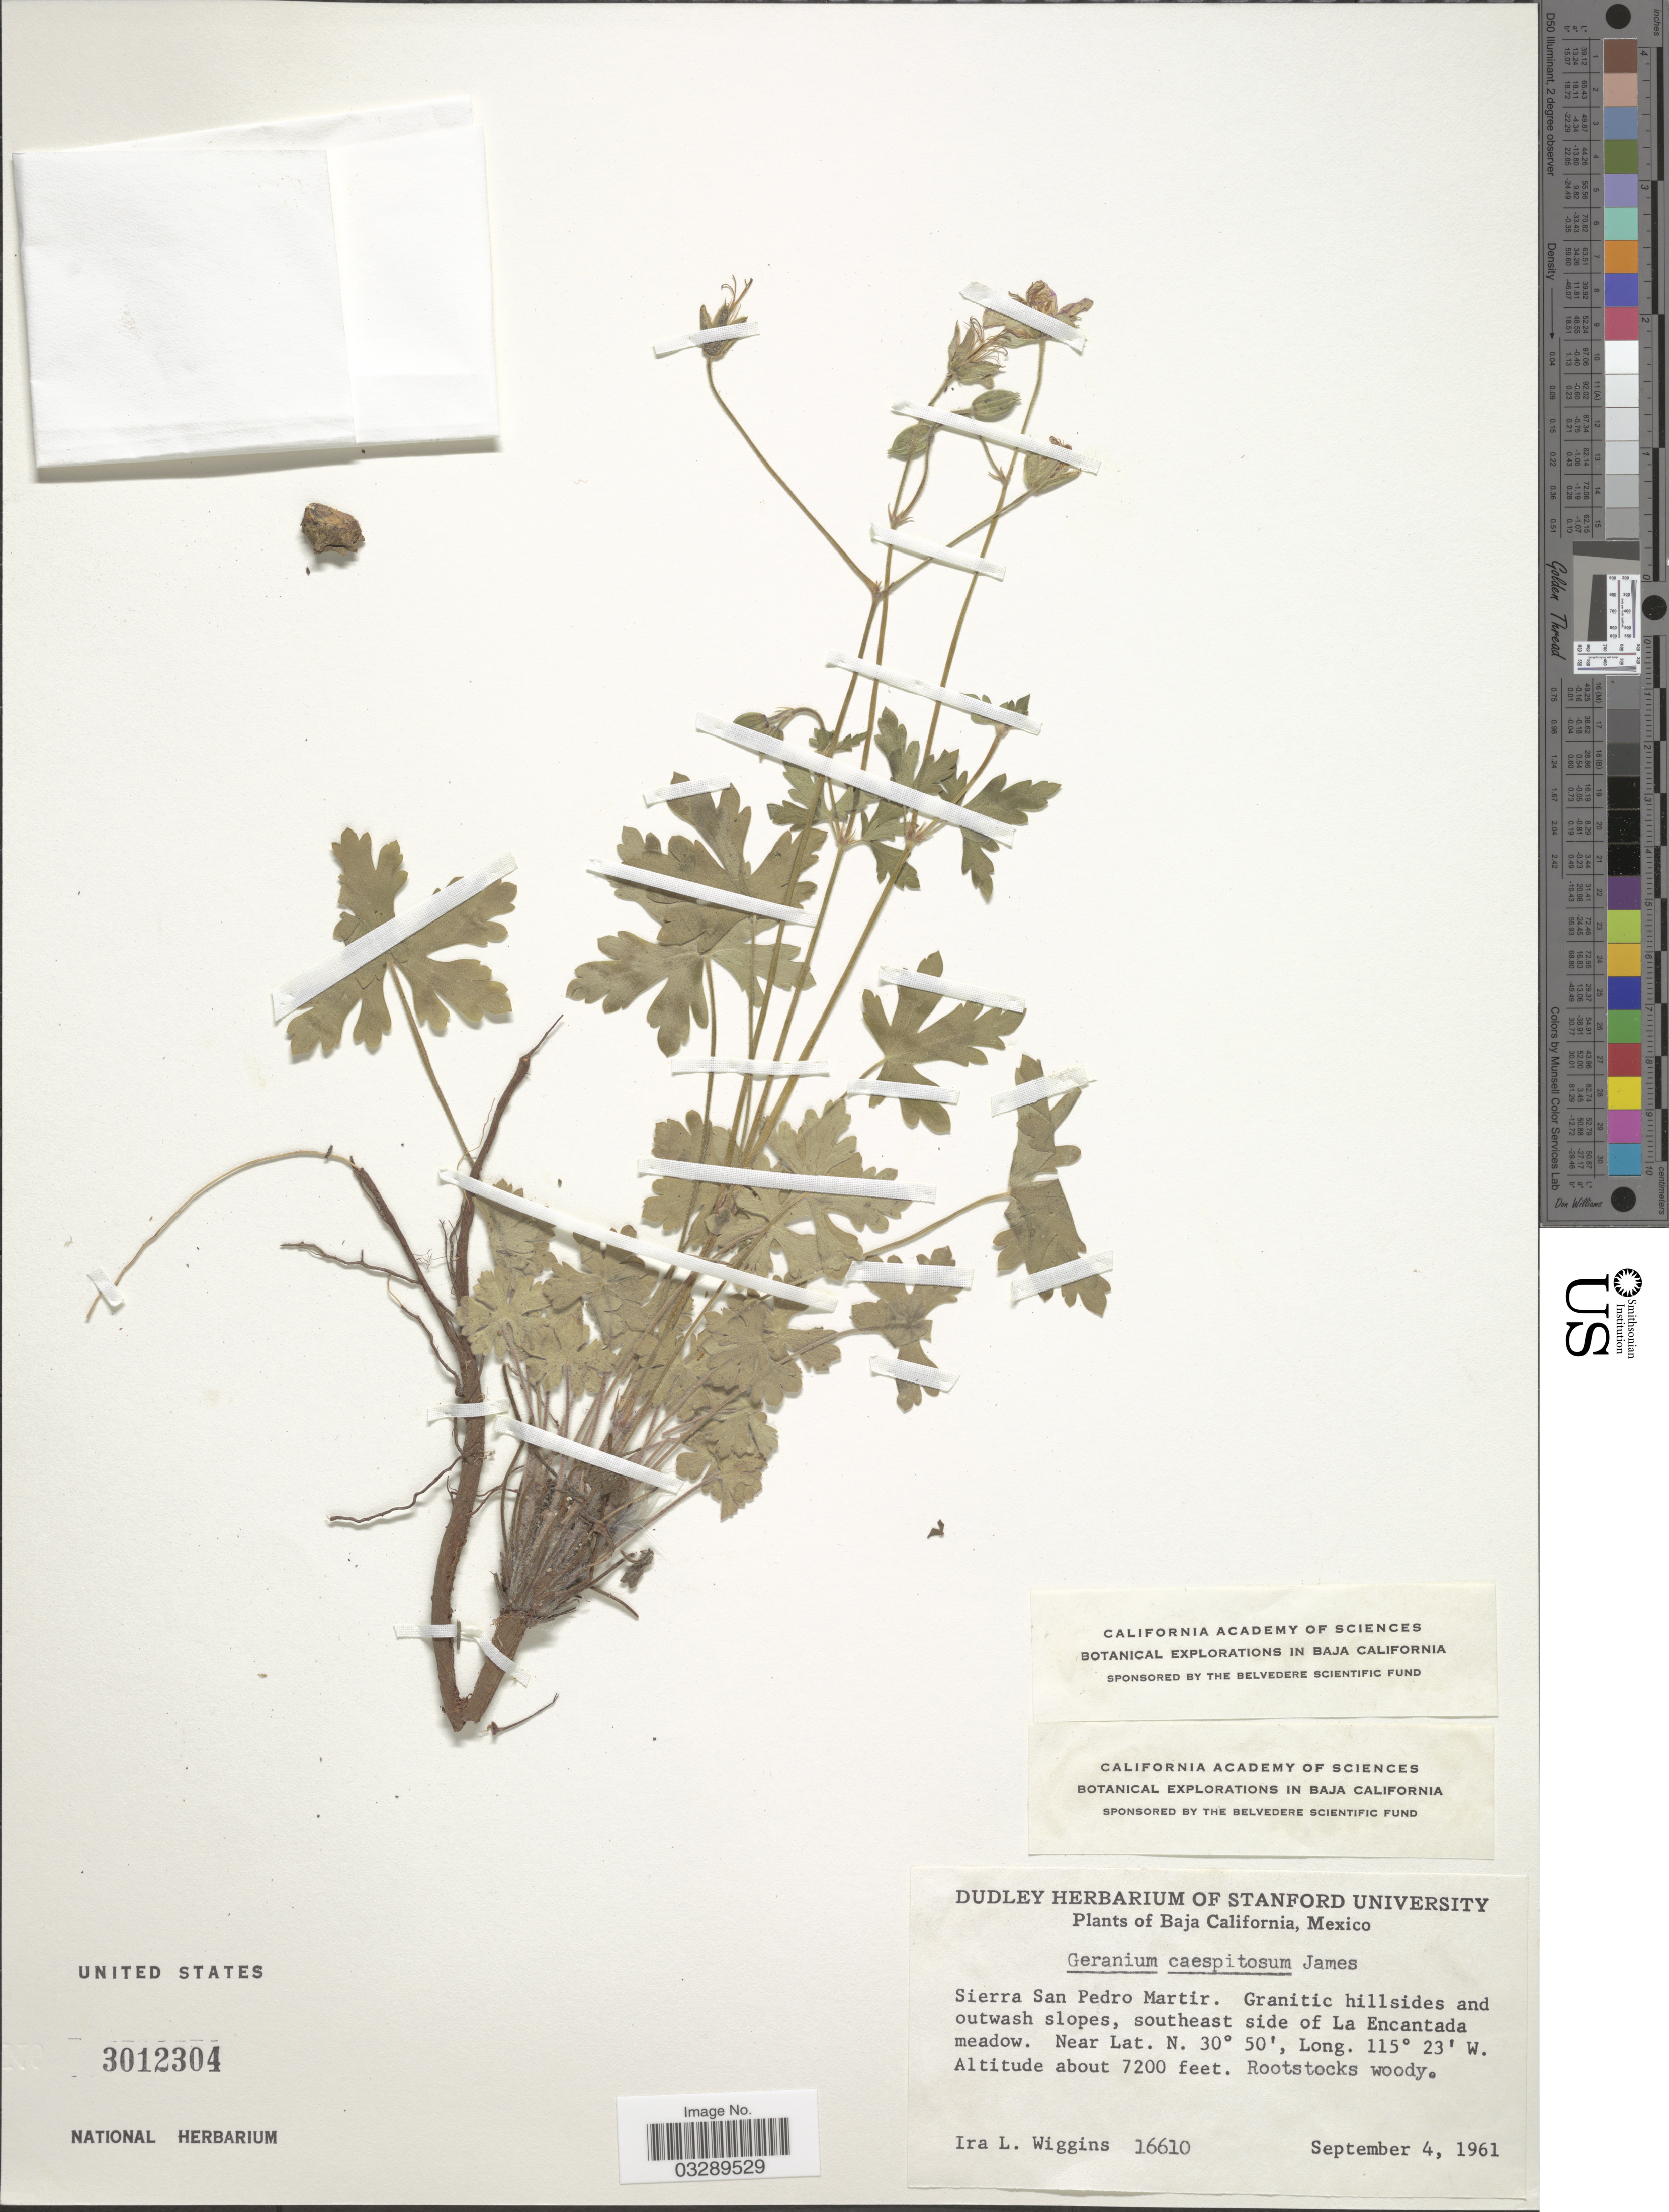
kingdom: Plantae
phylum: Tracheophyta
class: Magnoliopsida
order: Geraniales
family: Geraniaceae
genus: Geranium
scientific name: Geranium caespitosum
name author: E. James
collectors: I. L. Wiggins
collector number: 16610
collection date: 1961-09-04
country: Mexico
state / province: Baja California Norte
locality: Sierra San Pedro Martir. Granitic hillsides and outwash slopes, southeast side of La Encantada meadow.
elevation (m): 2195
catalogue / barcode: US 3012304